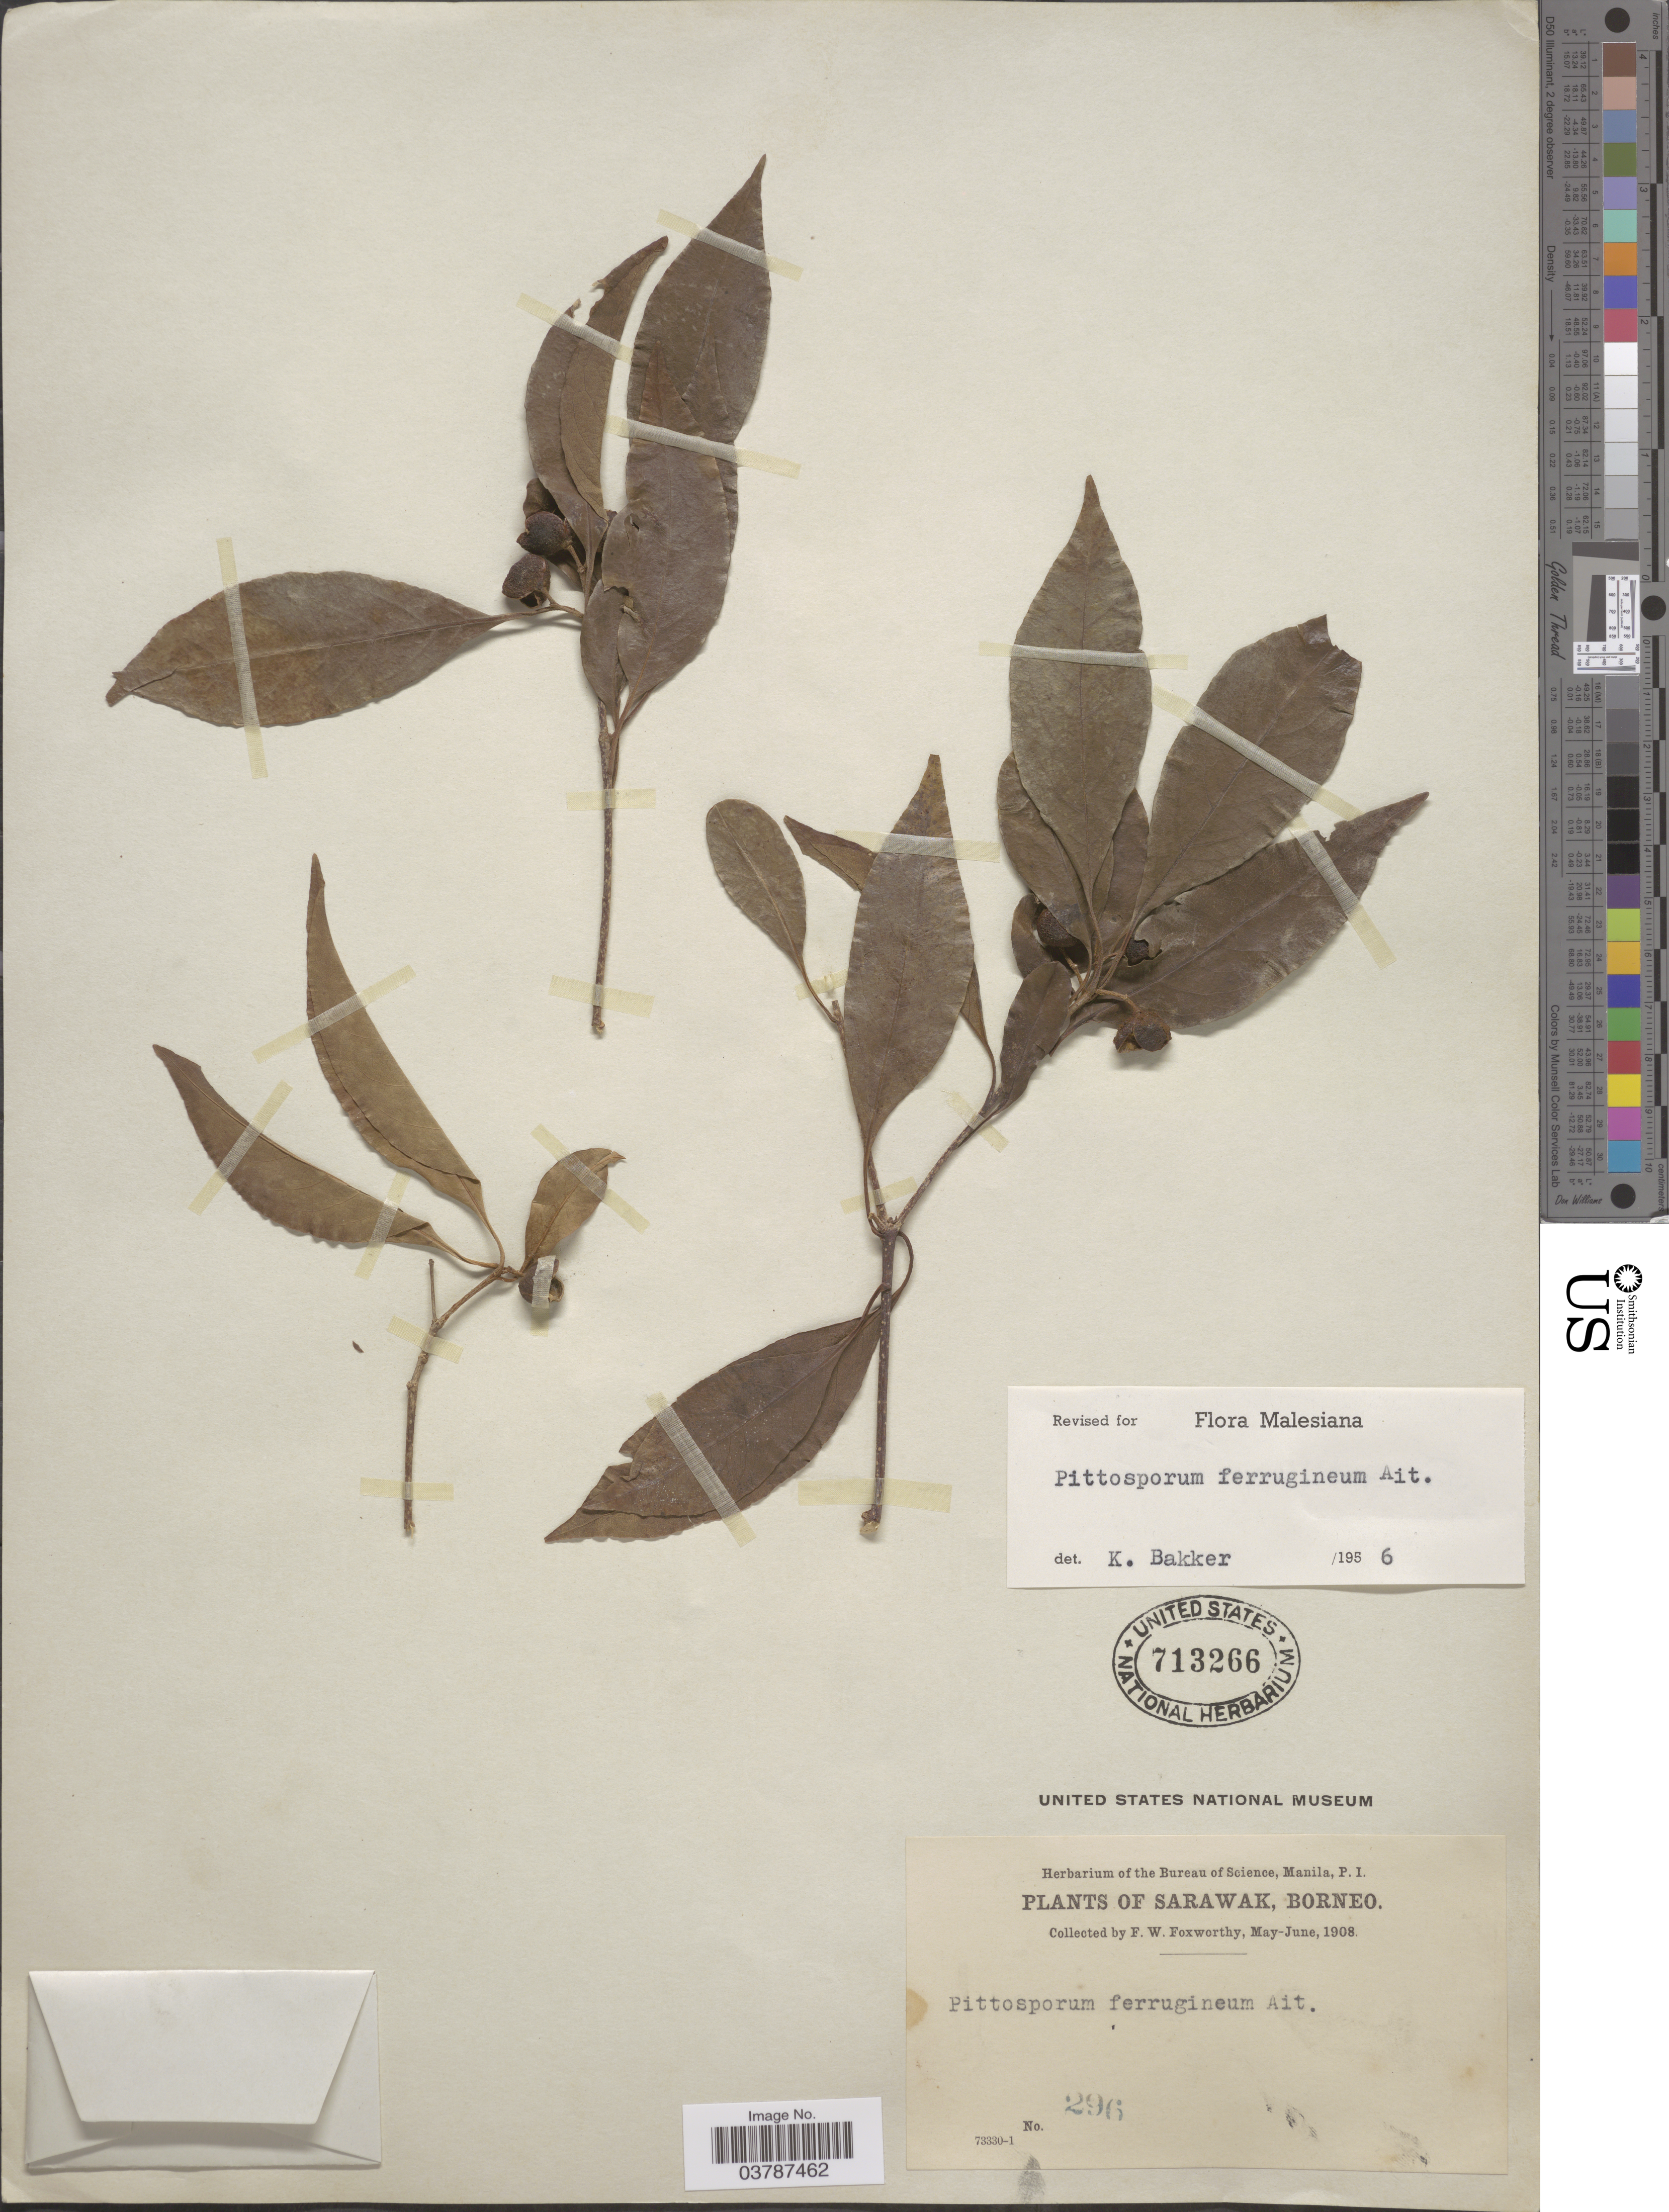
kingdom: Plantae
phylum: Tracheophyta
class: Magnoliopsida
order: Apiales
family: Pittosporaceae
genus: Pittosporum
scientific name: Pittosporum ferrugineum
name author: Dryand. ex Aiton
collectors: F. W. Foxworthy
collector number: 296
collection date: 1908-05/1908-06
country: Malaysia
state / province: Sarawak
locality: Borneo.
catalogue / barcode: US 713266